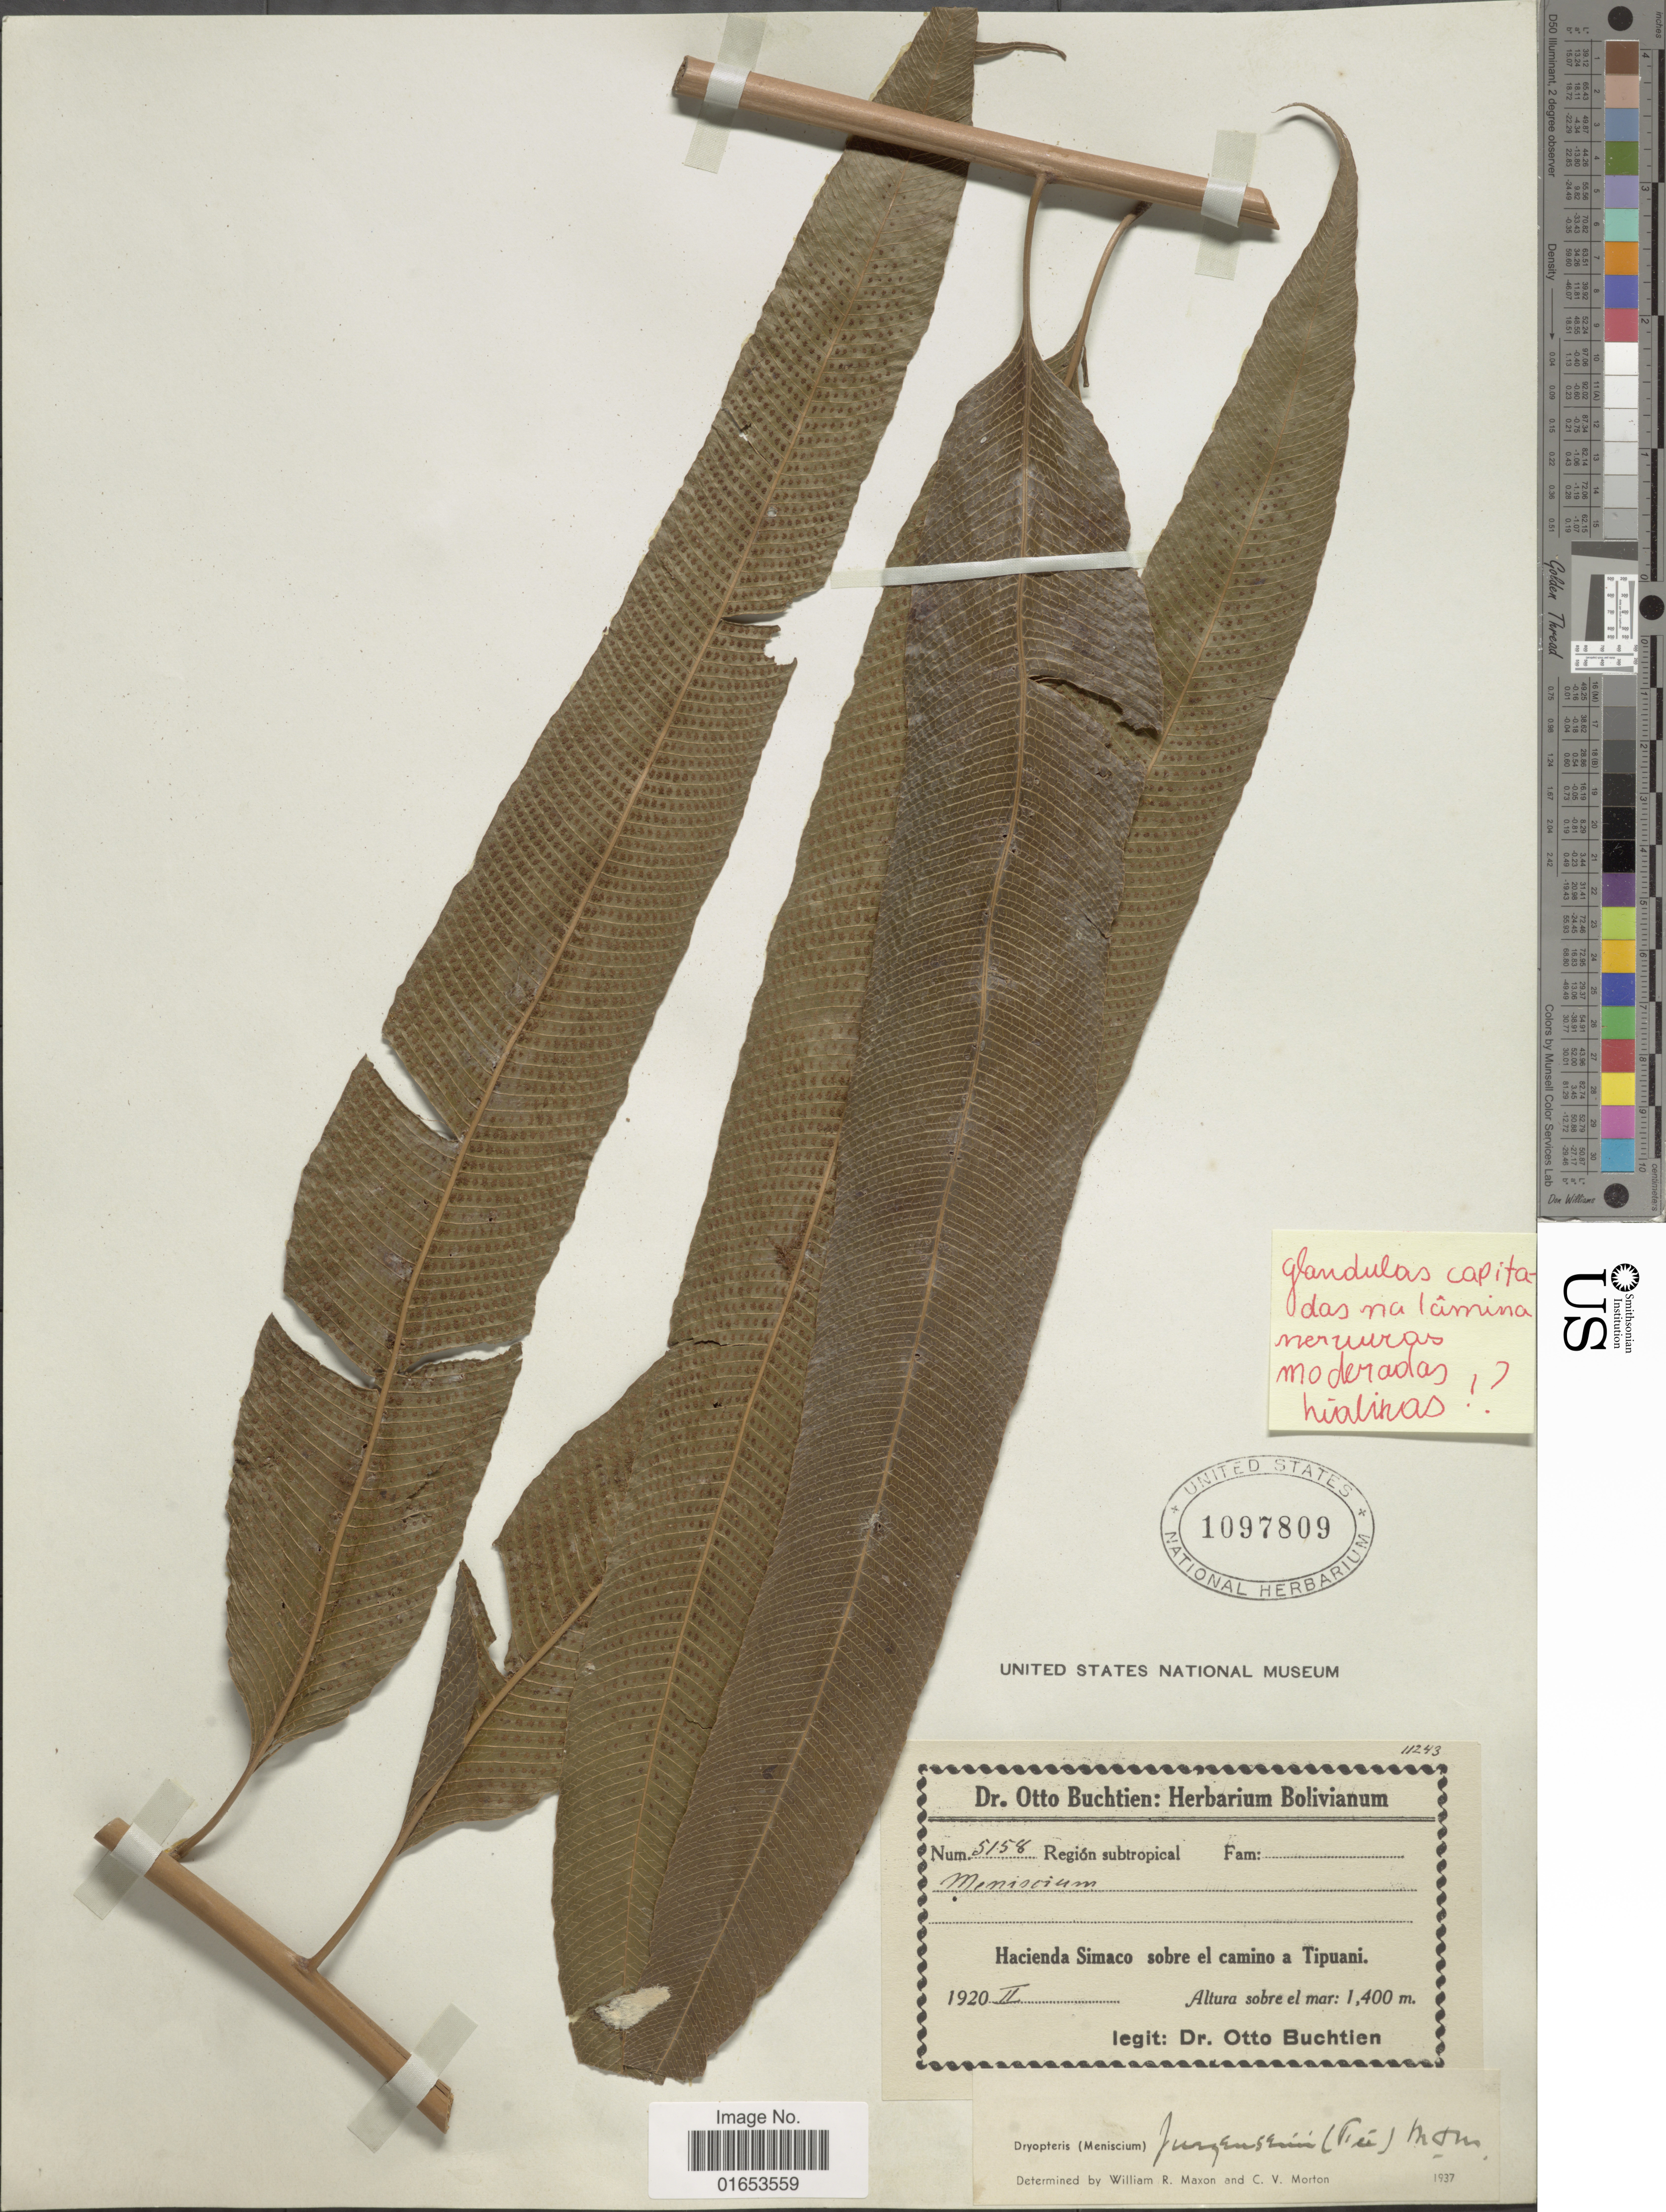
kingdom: Plantae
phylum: Tracheophyta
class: Polypodiopsida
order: Polypodiales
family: Thelypteridaceae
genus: Meniscium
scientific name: Meniscium lingulatum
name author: (C. Chr.) Pic. Serm.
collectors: O. Buchtien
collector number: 5158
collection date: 1920-02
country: Bolivia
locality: Región subtropical. Hacienda Simaco sobre el camino a Tipuani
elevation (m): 1400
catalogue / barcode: US 1097809